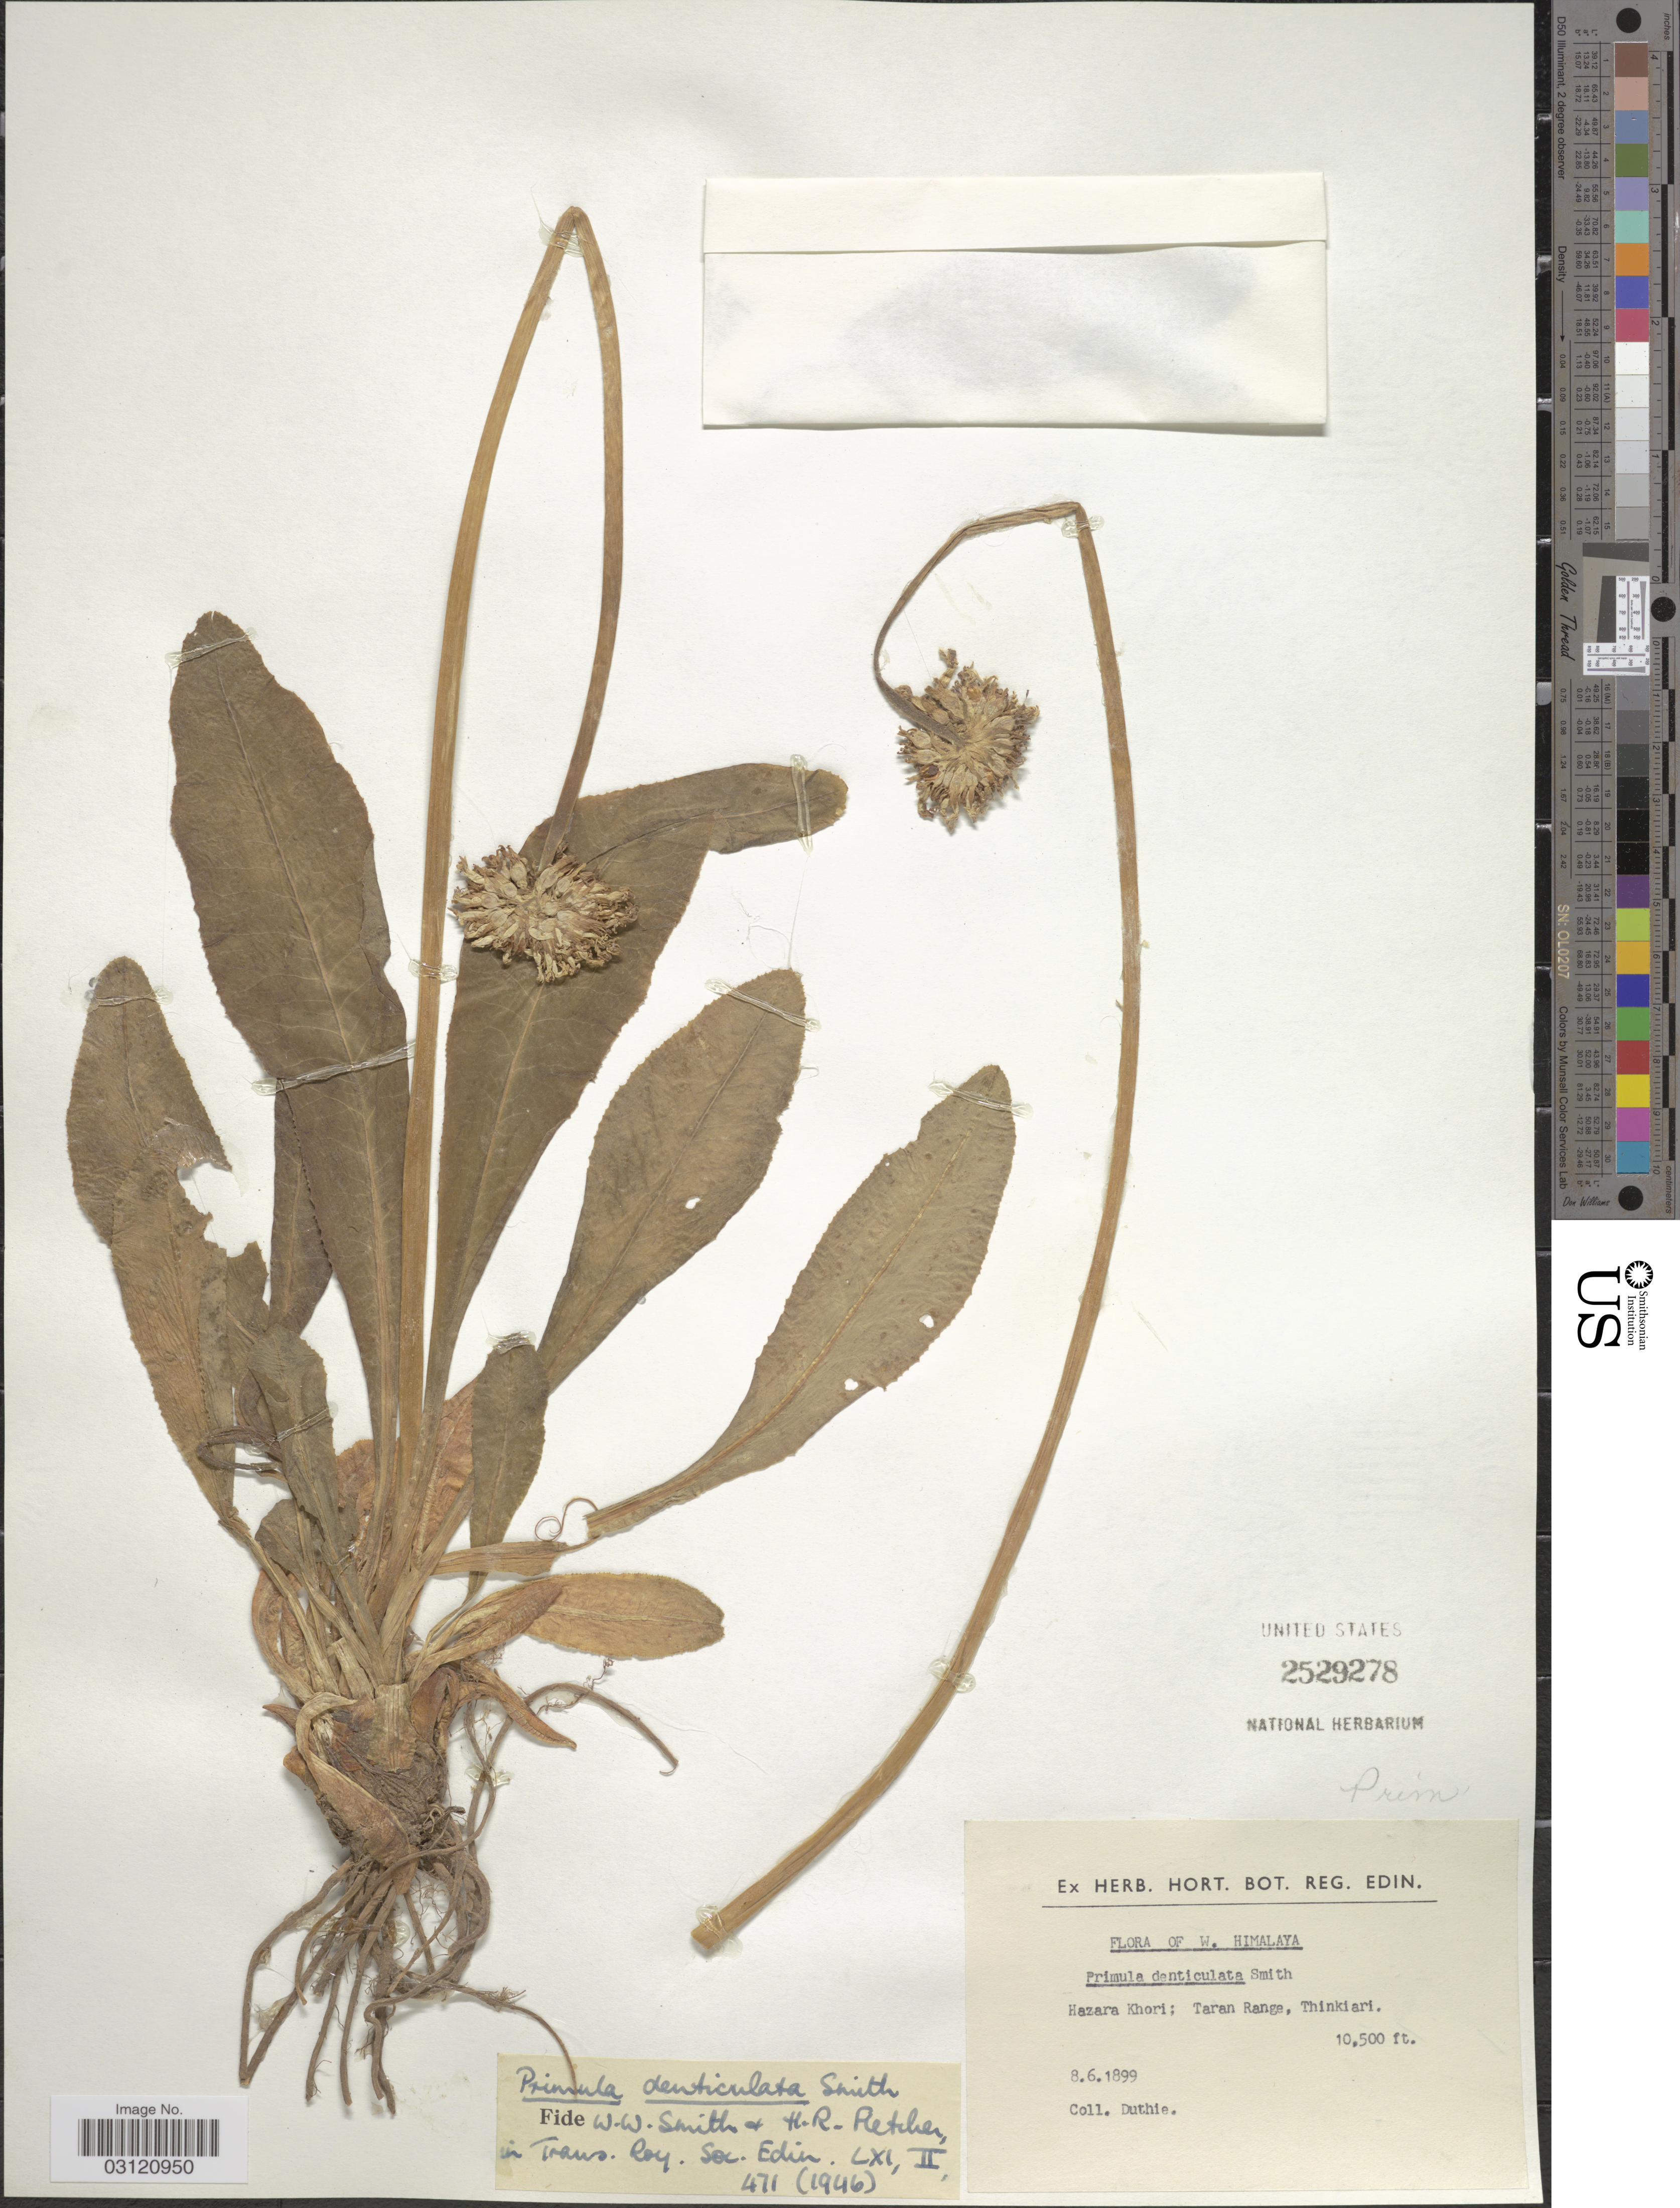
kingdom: Plantae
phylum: Tracheophyta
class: Magnoliopsida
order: Ericales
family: Primulaceae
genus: Primula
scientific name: Primula denticulata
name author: Sm.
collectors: Duthie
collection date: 1899-06-08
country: Pakistan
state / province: Khyber Pakhtunkhwa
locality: W. Himalaya. Hazara Khori; Taran Range, Thinkiari.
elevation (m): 3200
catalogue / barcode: US 2529278